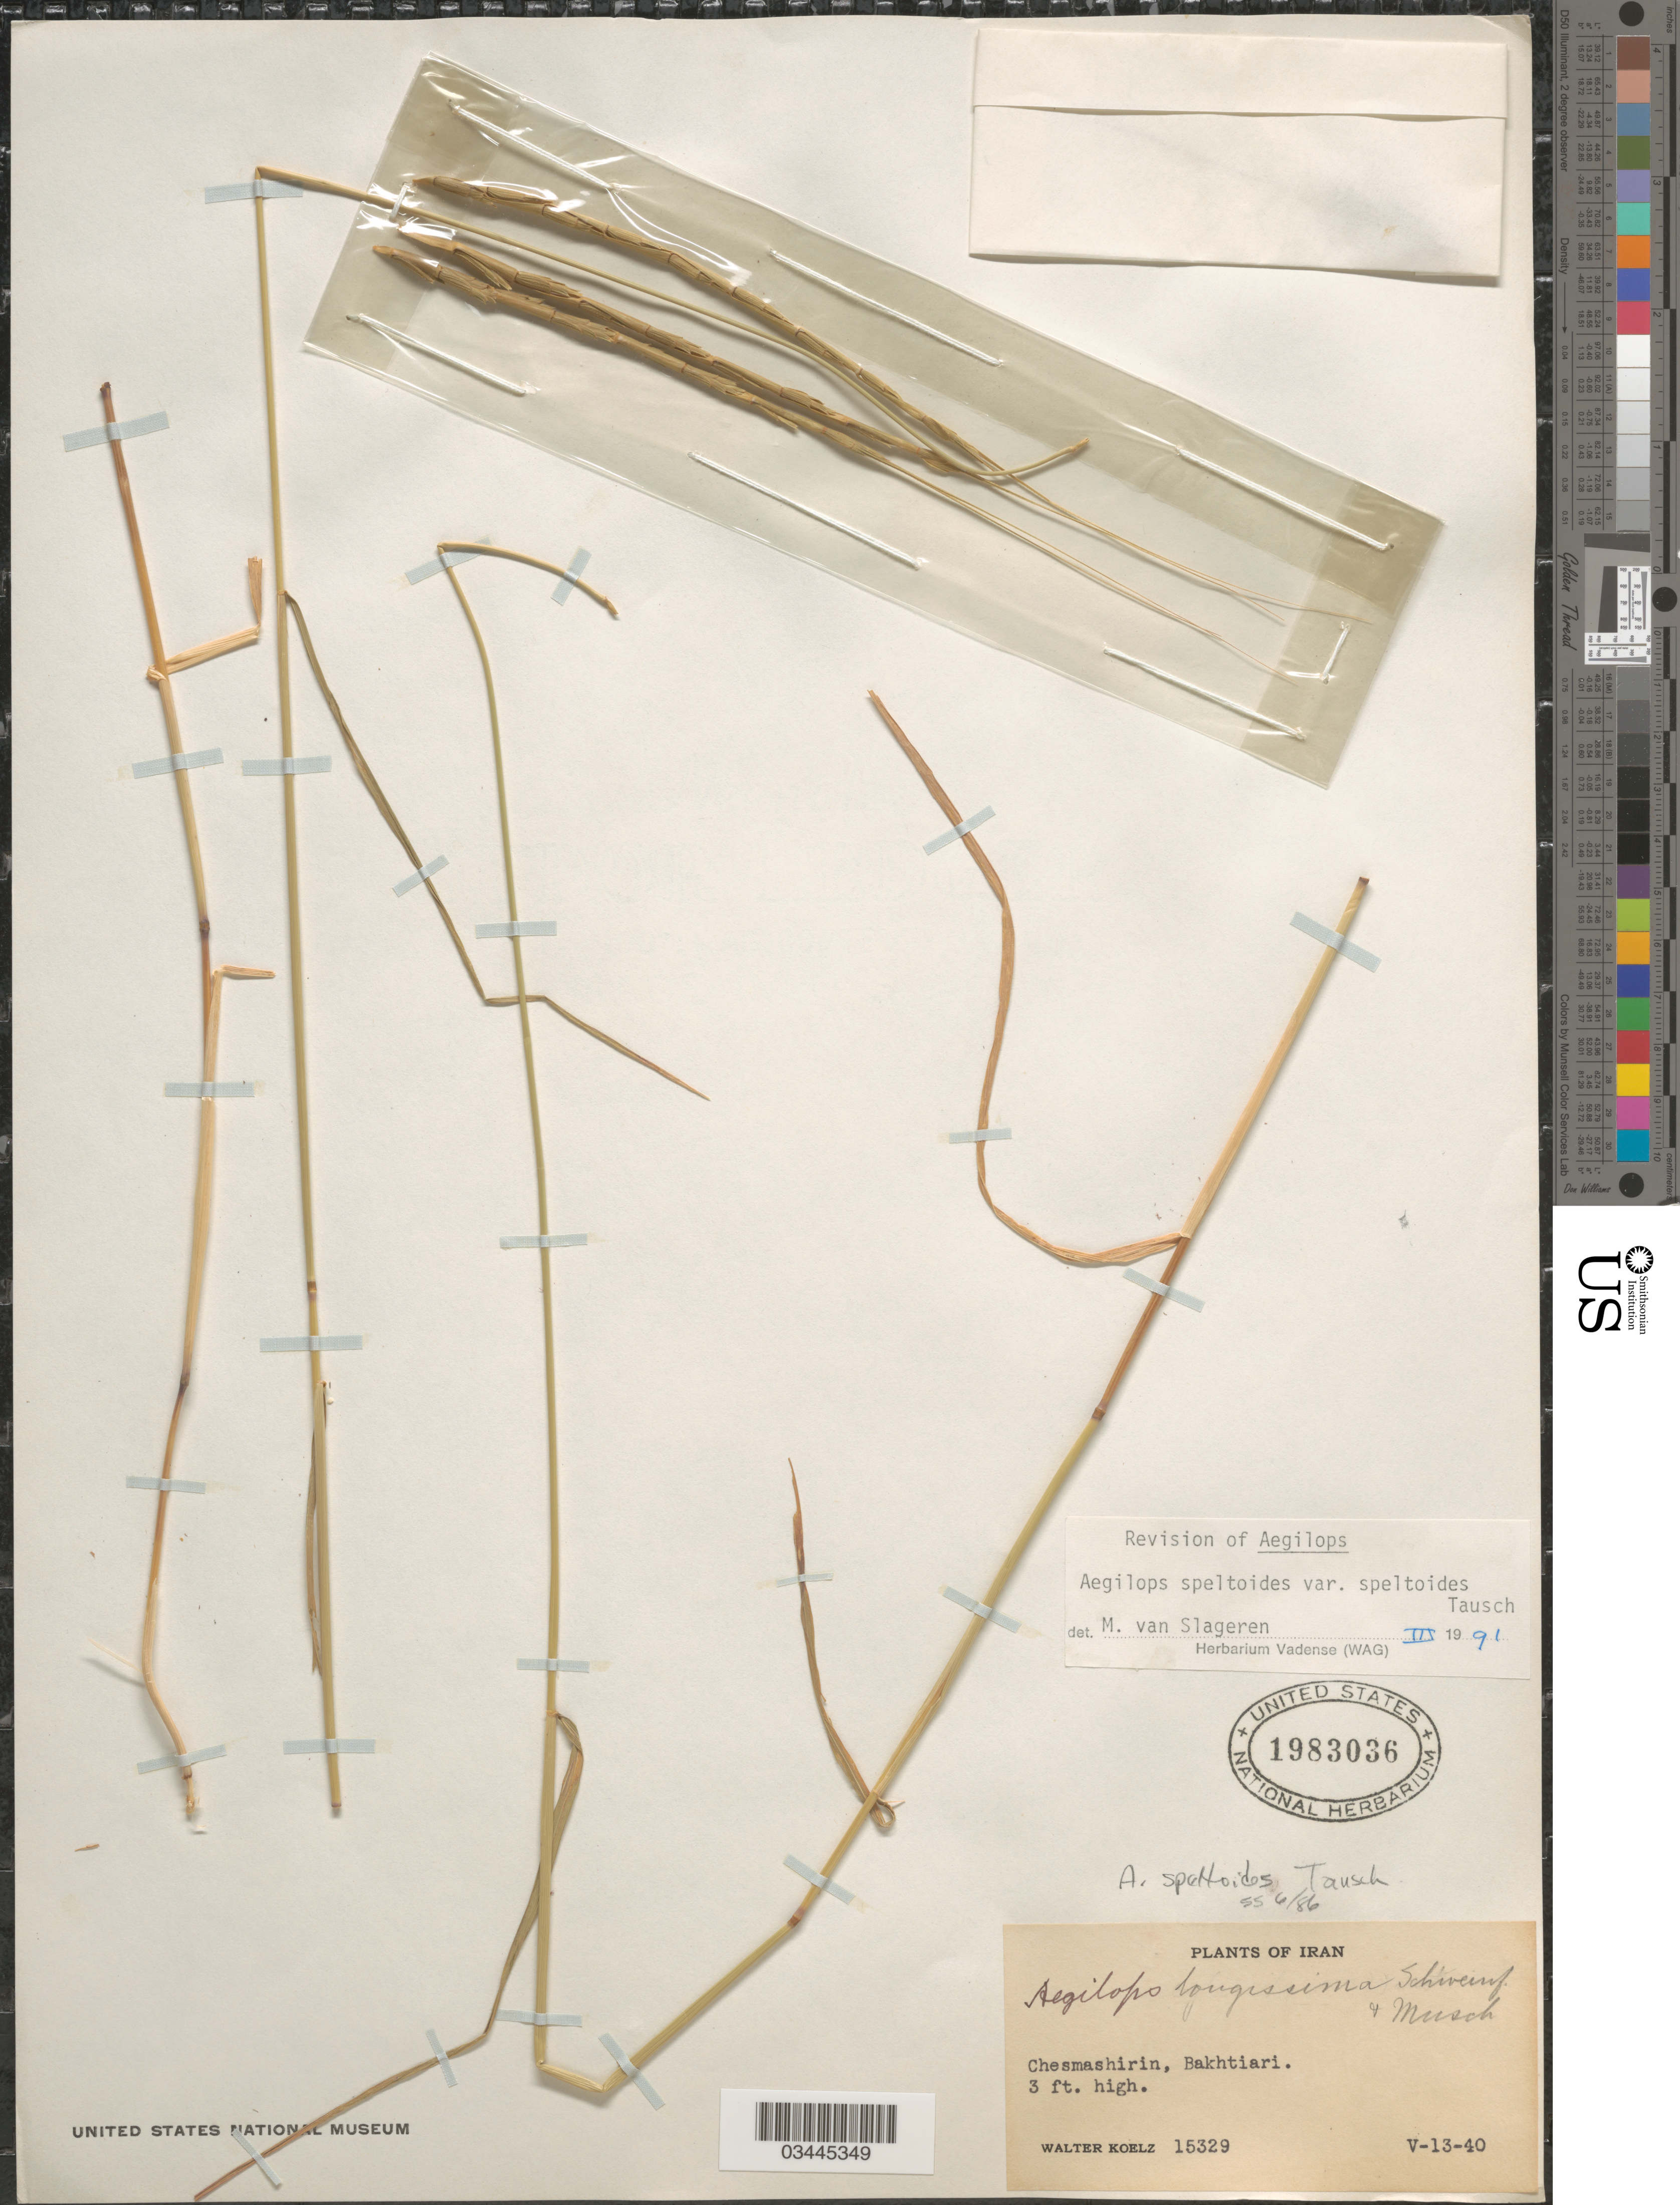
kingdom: Plantae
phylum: Tracheophyta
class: Liliopsida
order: Poales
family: Poaceae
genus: Aegilops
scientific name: Aegilops speltoides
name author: Tausch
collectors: W. N. Koelz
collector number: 15329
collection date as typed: Transcribed d/m/y: 13/5/40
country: Iran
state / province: Chahar Mahaal and Bakhtiari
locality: Chesmashirin, Bakhtiari.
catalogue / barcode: US 1983036